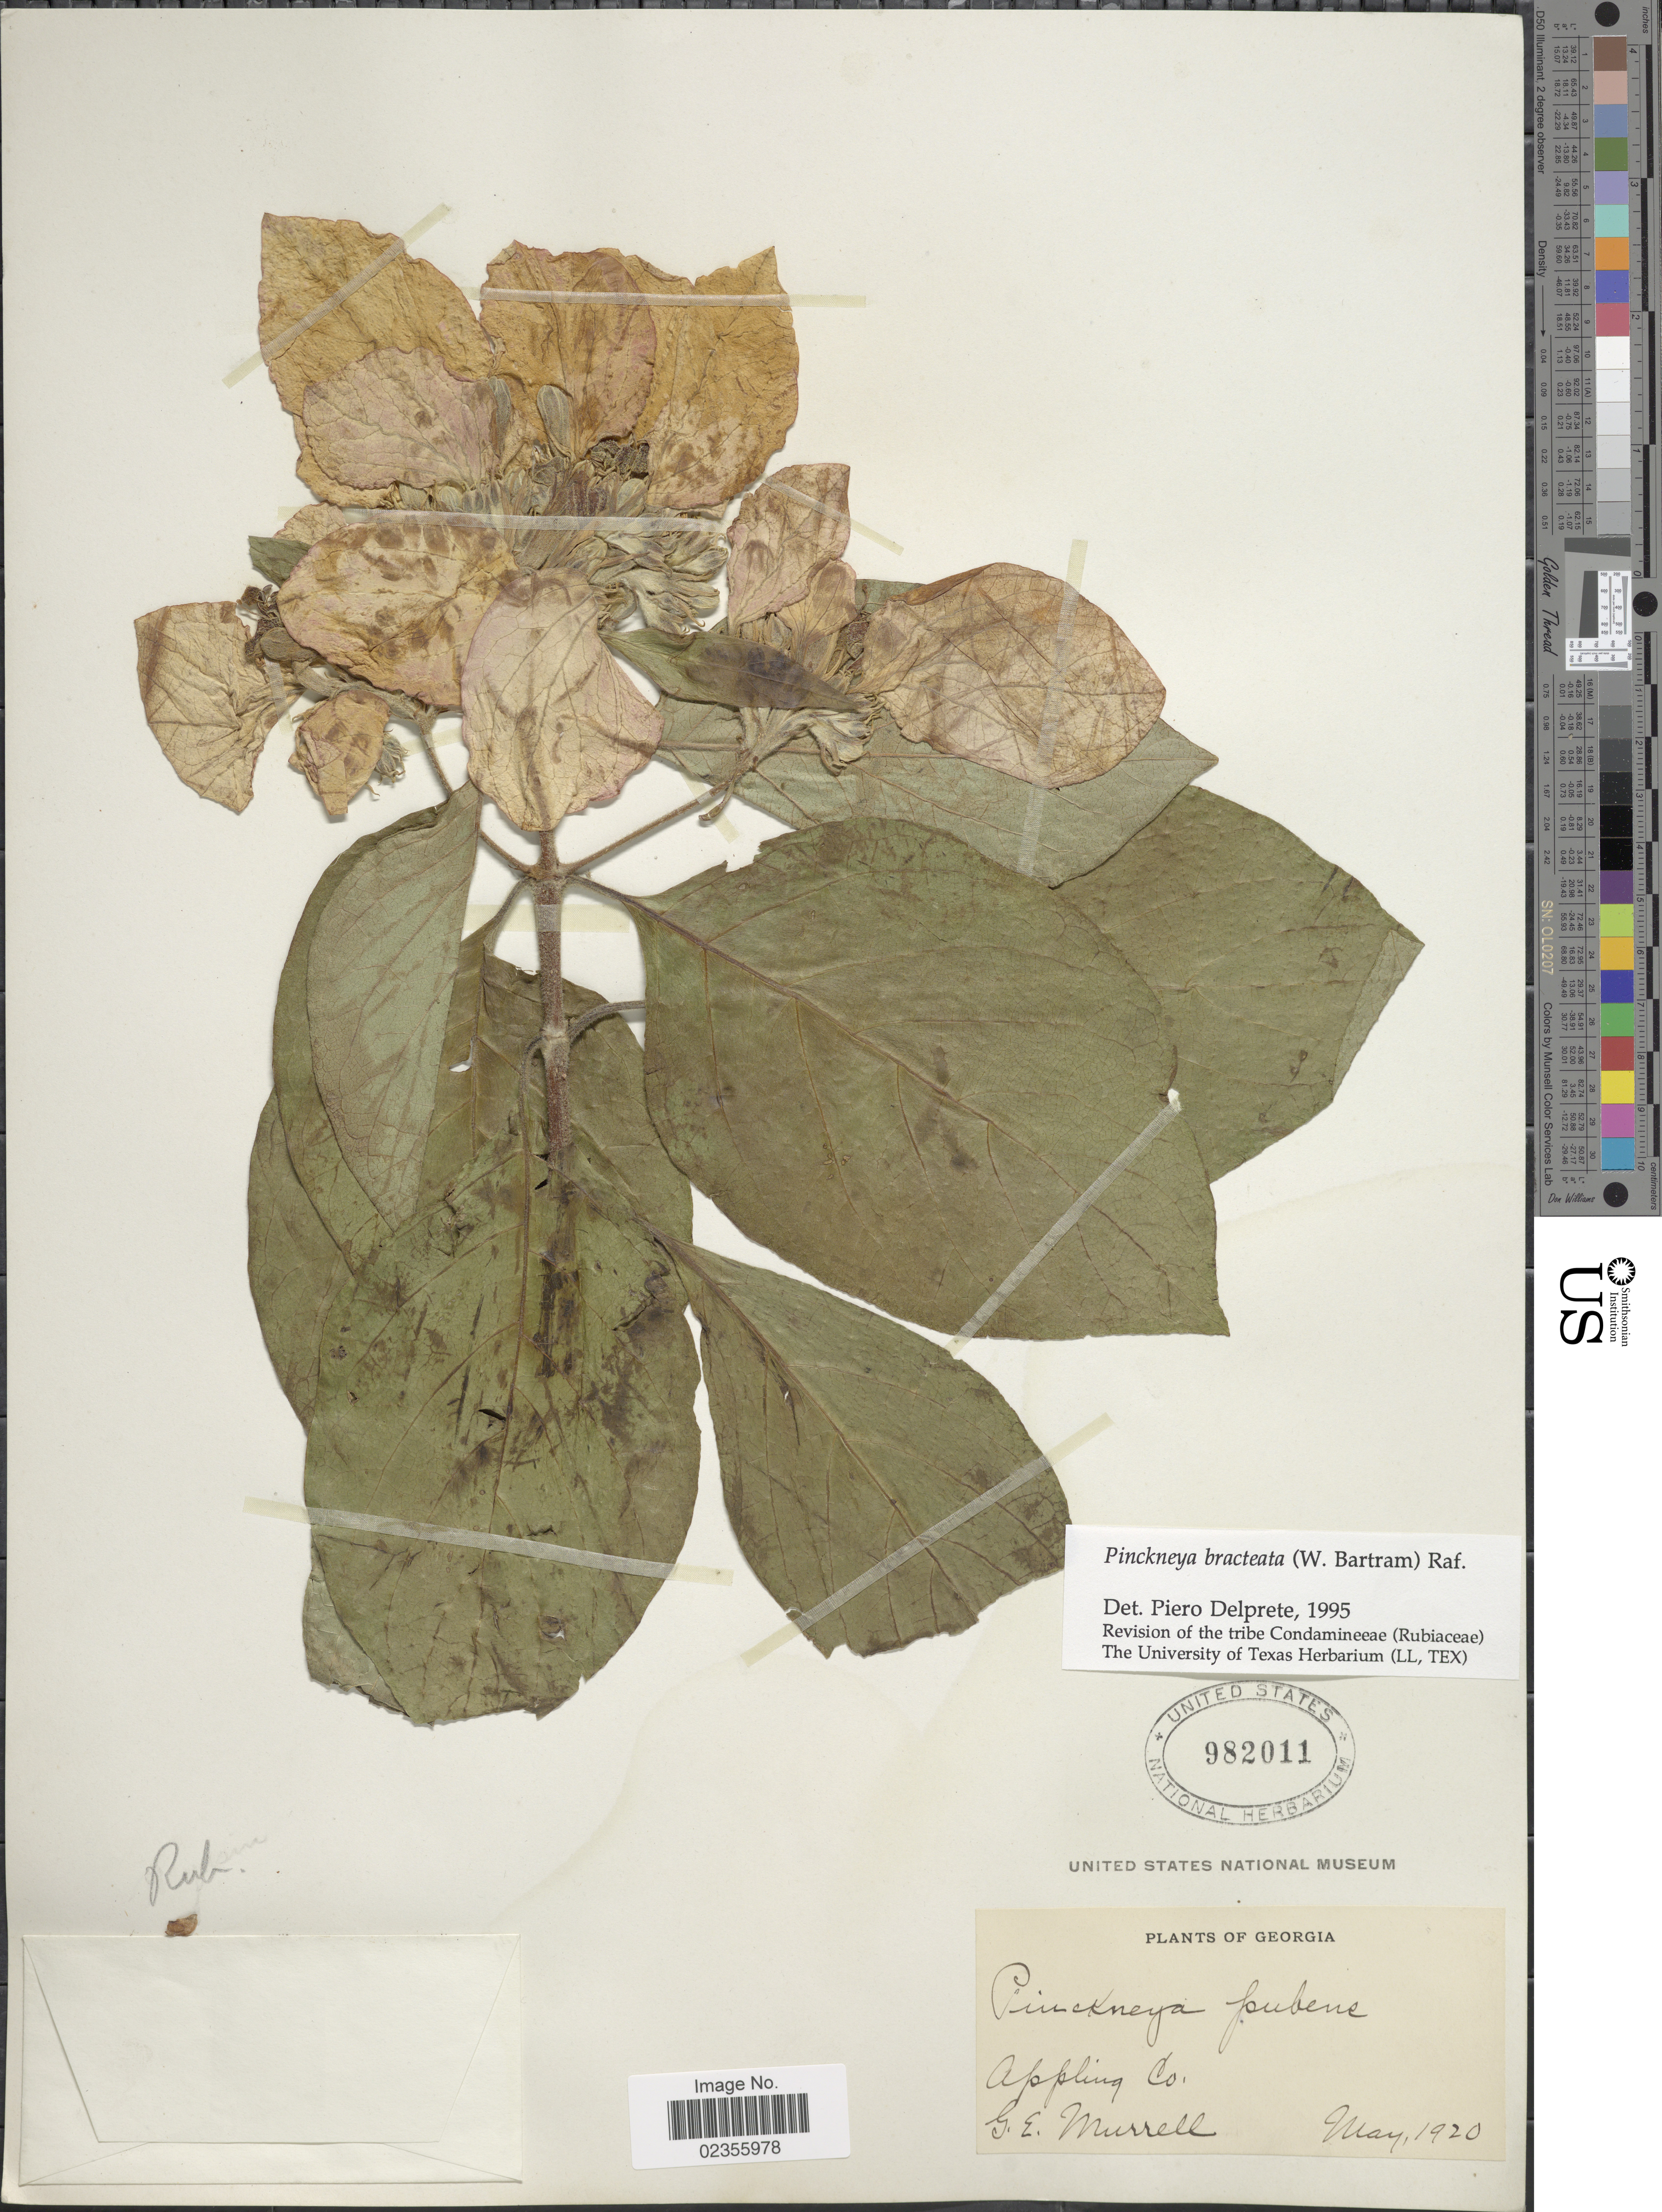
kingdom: Plantae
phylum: Tracheophyta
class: Magnoliopsida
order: Gentianales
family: Rubiaceae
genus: Pinckneya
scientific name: Pinckneya pubens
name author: Michx.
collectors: G. Murrell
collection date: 1920-05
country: United States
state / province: Georgia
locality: Appling Co.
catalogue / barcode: US 982011